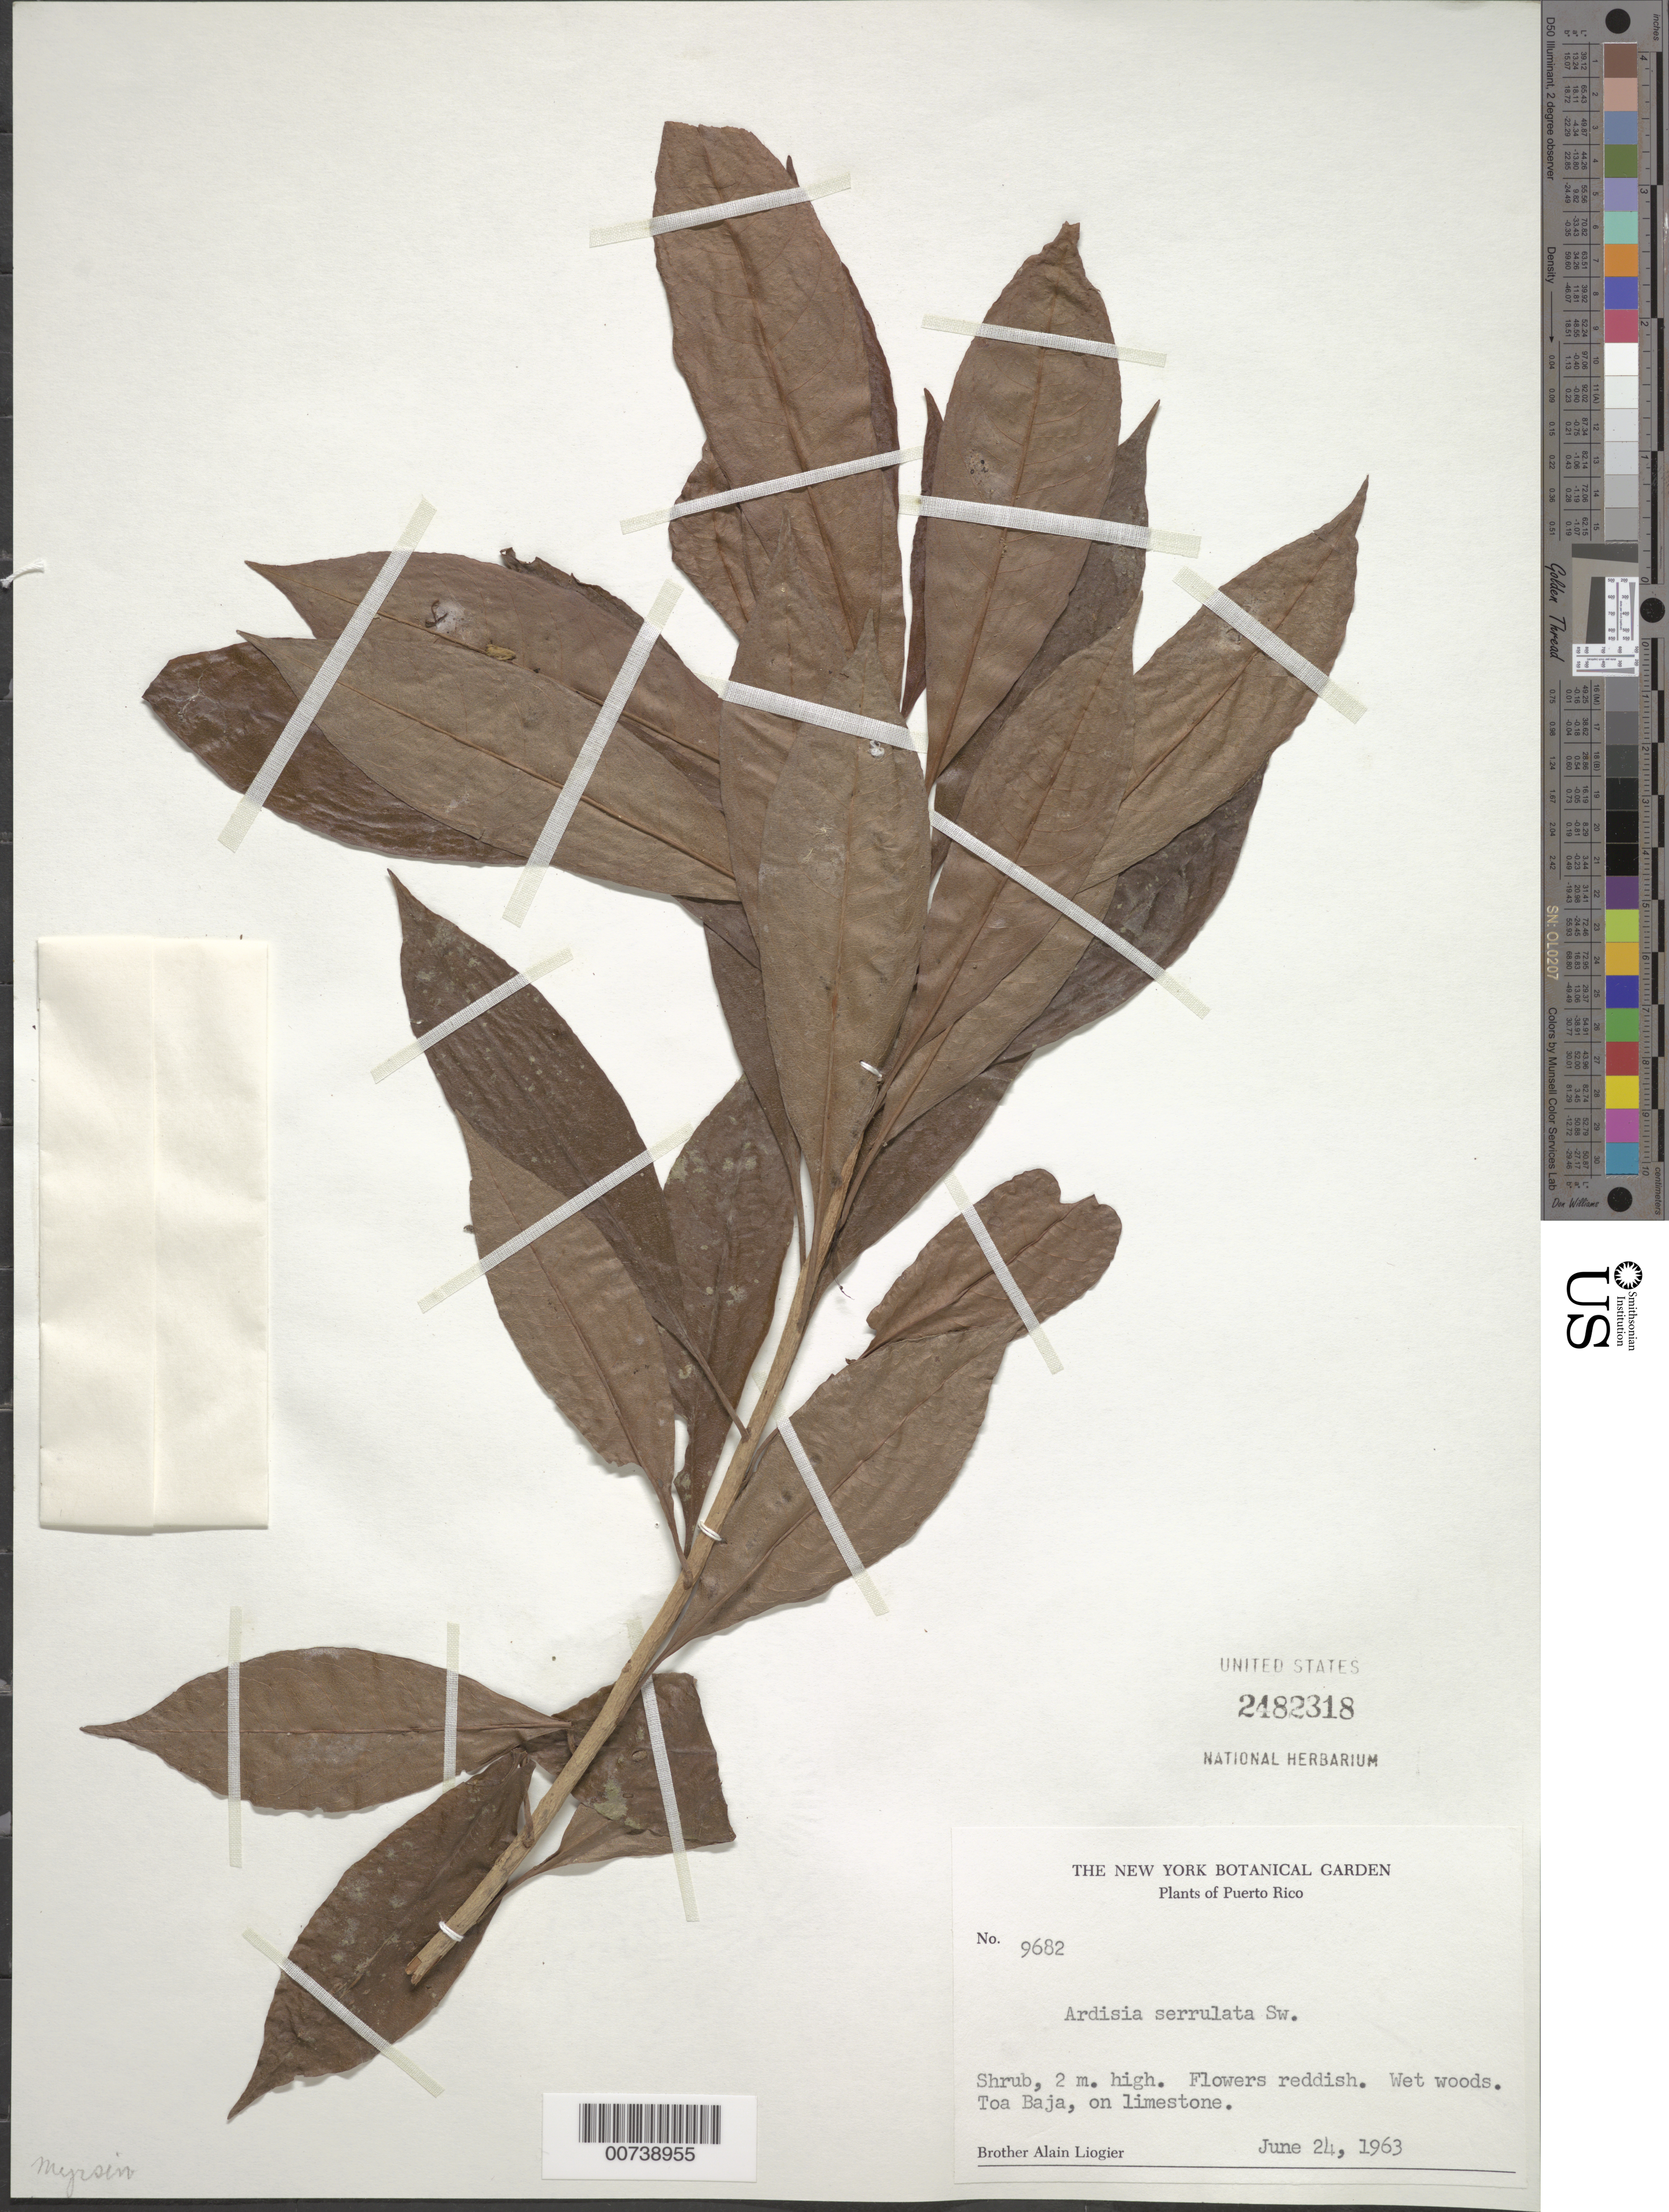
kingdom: Plantae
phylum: Tracheophyta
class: Magnoliopsida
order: Ericales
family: Primulaceae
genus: Parathesis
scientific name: Parathesis serrulata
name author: (Sw.) Mez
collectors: A. H. Liogier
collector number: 9682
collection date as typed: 24 Jun 1963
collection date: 1963-06-24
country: Puerto Rico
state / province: Toa Baja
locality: Toa Baja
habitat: Wet woods, on limestone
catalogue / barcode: US 2482318